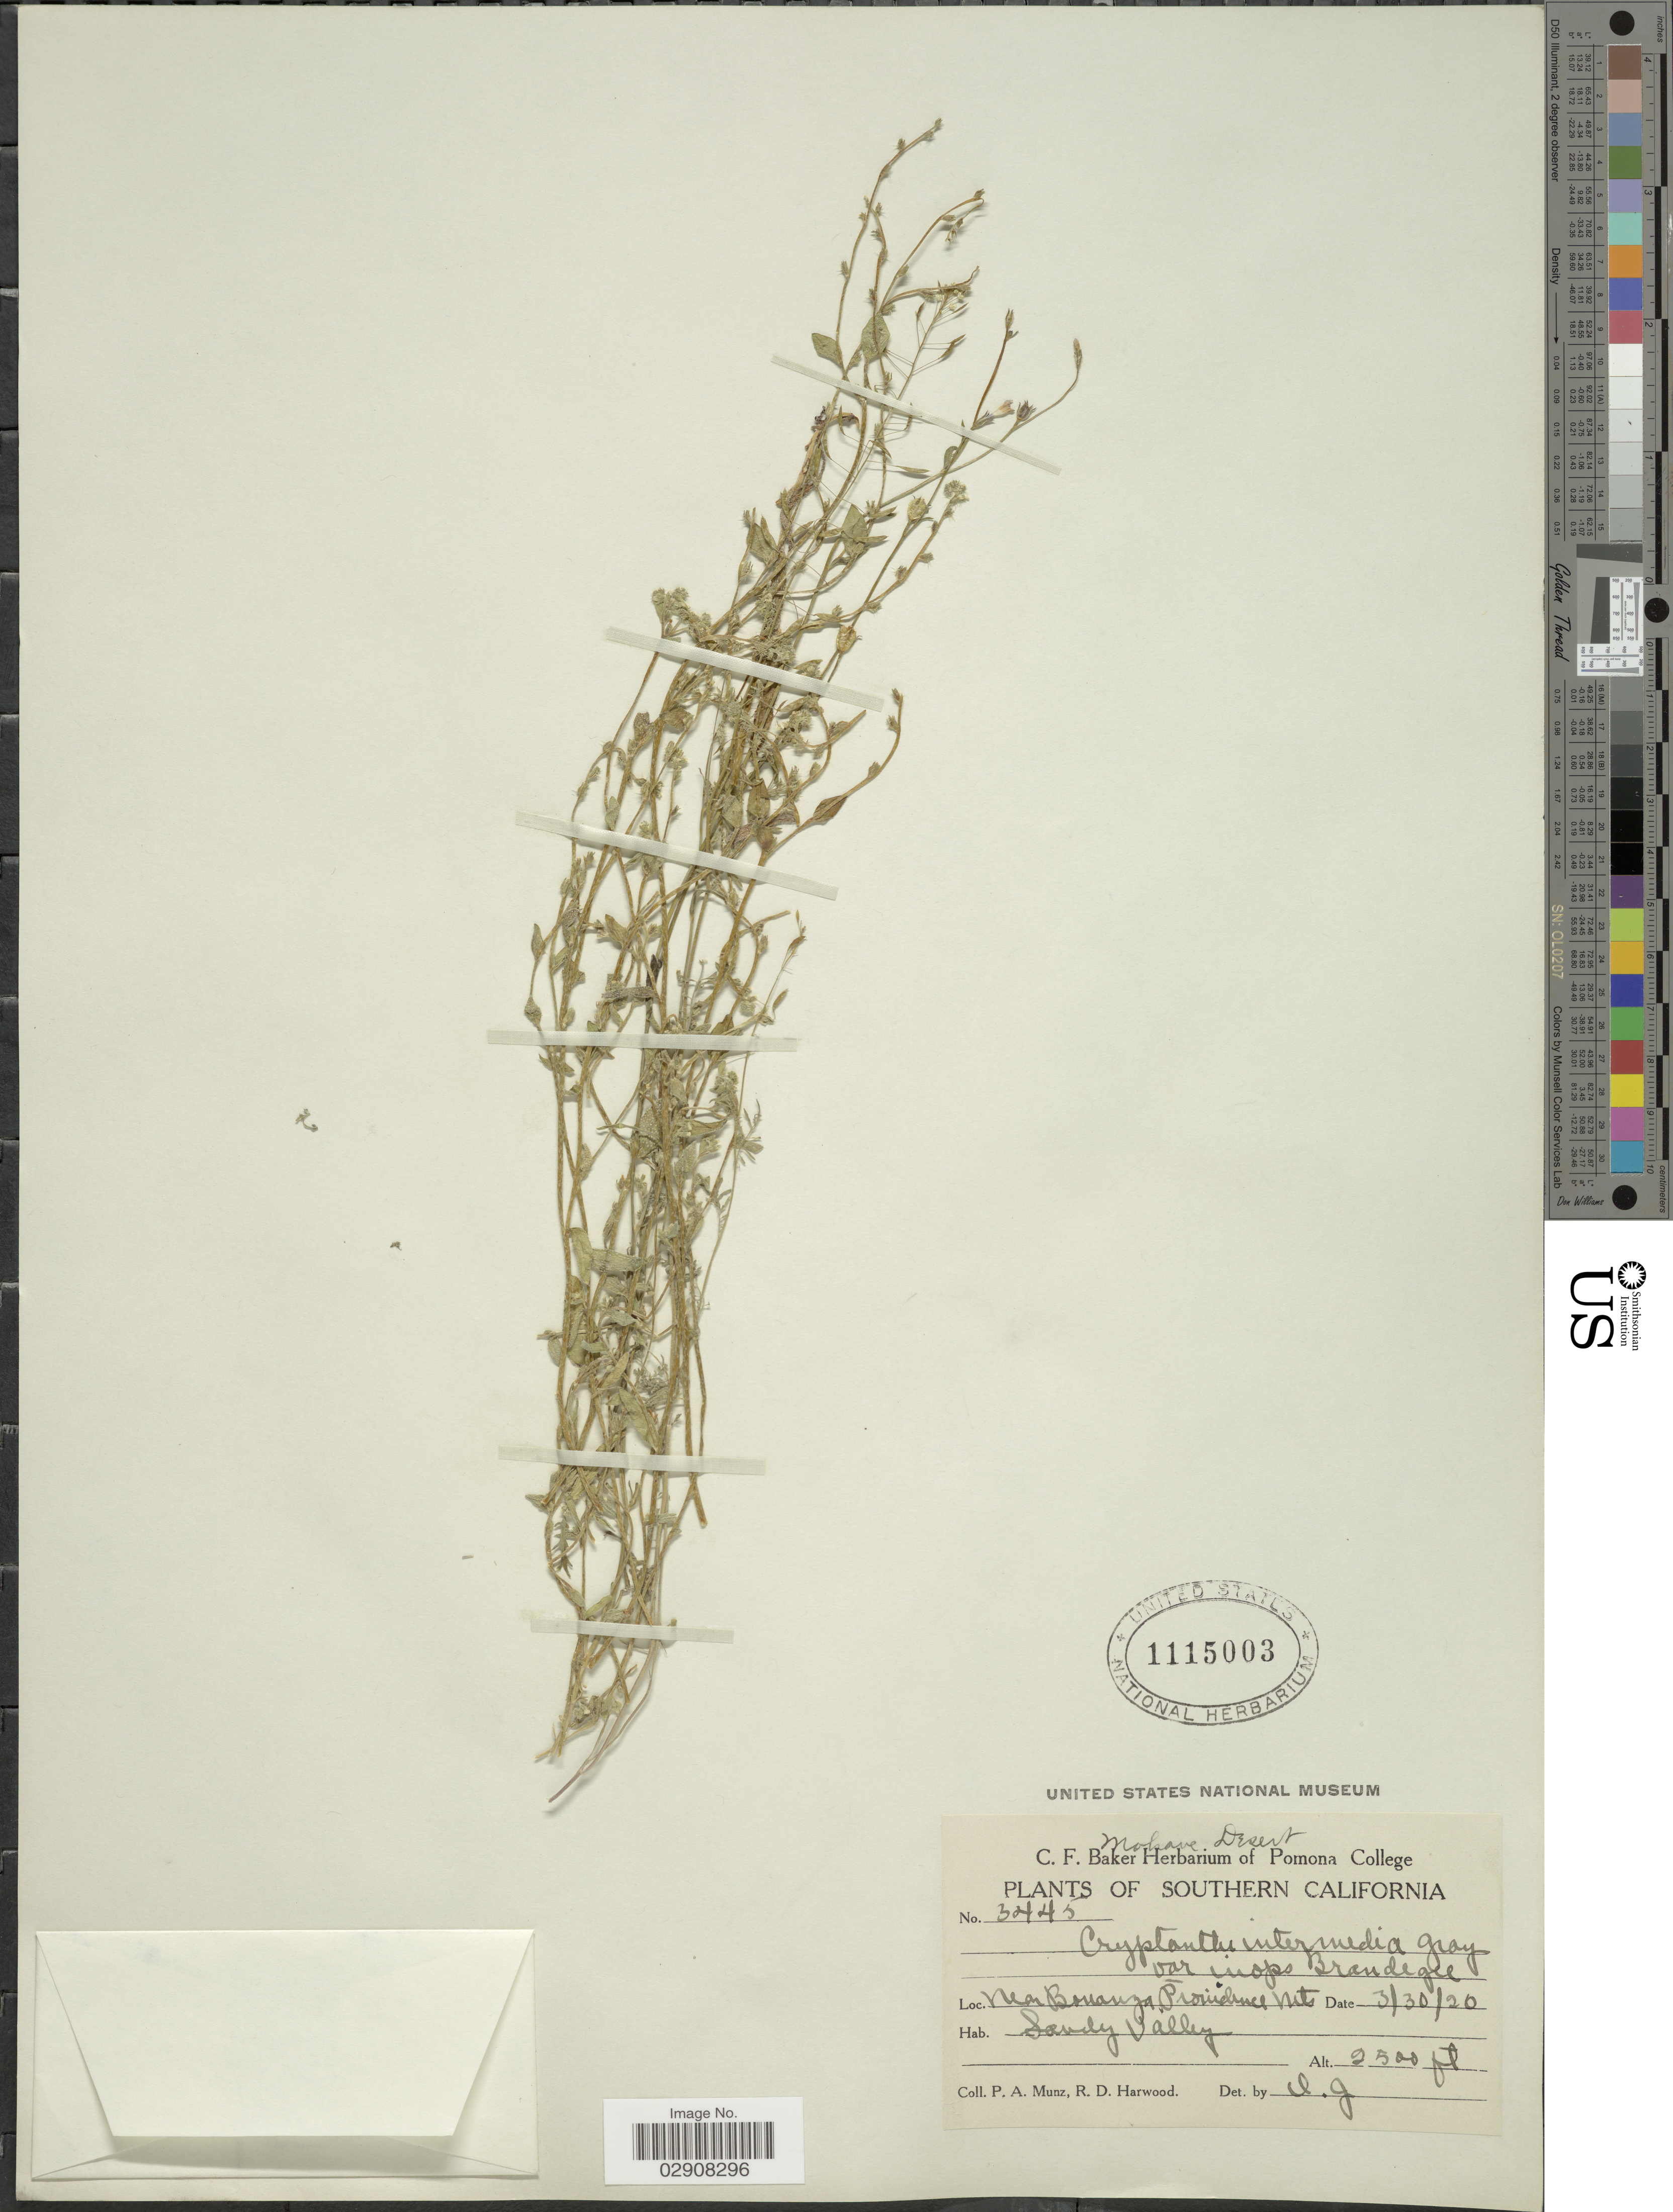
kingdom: Plantae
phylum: Tracheophyta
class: Magnoliopsida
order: Boraginales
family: Boraginaceae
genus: Cryptantha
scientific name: Cryptantha nevadensis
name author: A. Nelson & P.B. Kenn.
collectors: P. A. Munz & R. Harwood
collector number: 3445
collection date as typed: Transcribed d/m/y: 30/3/20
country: United States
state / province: California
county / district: Kern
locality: Southern California. Mohave Desert. Near Bonanza Providence Mts.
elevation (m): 762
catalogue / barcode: US 1115003